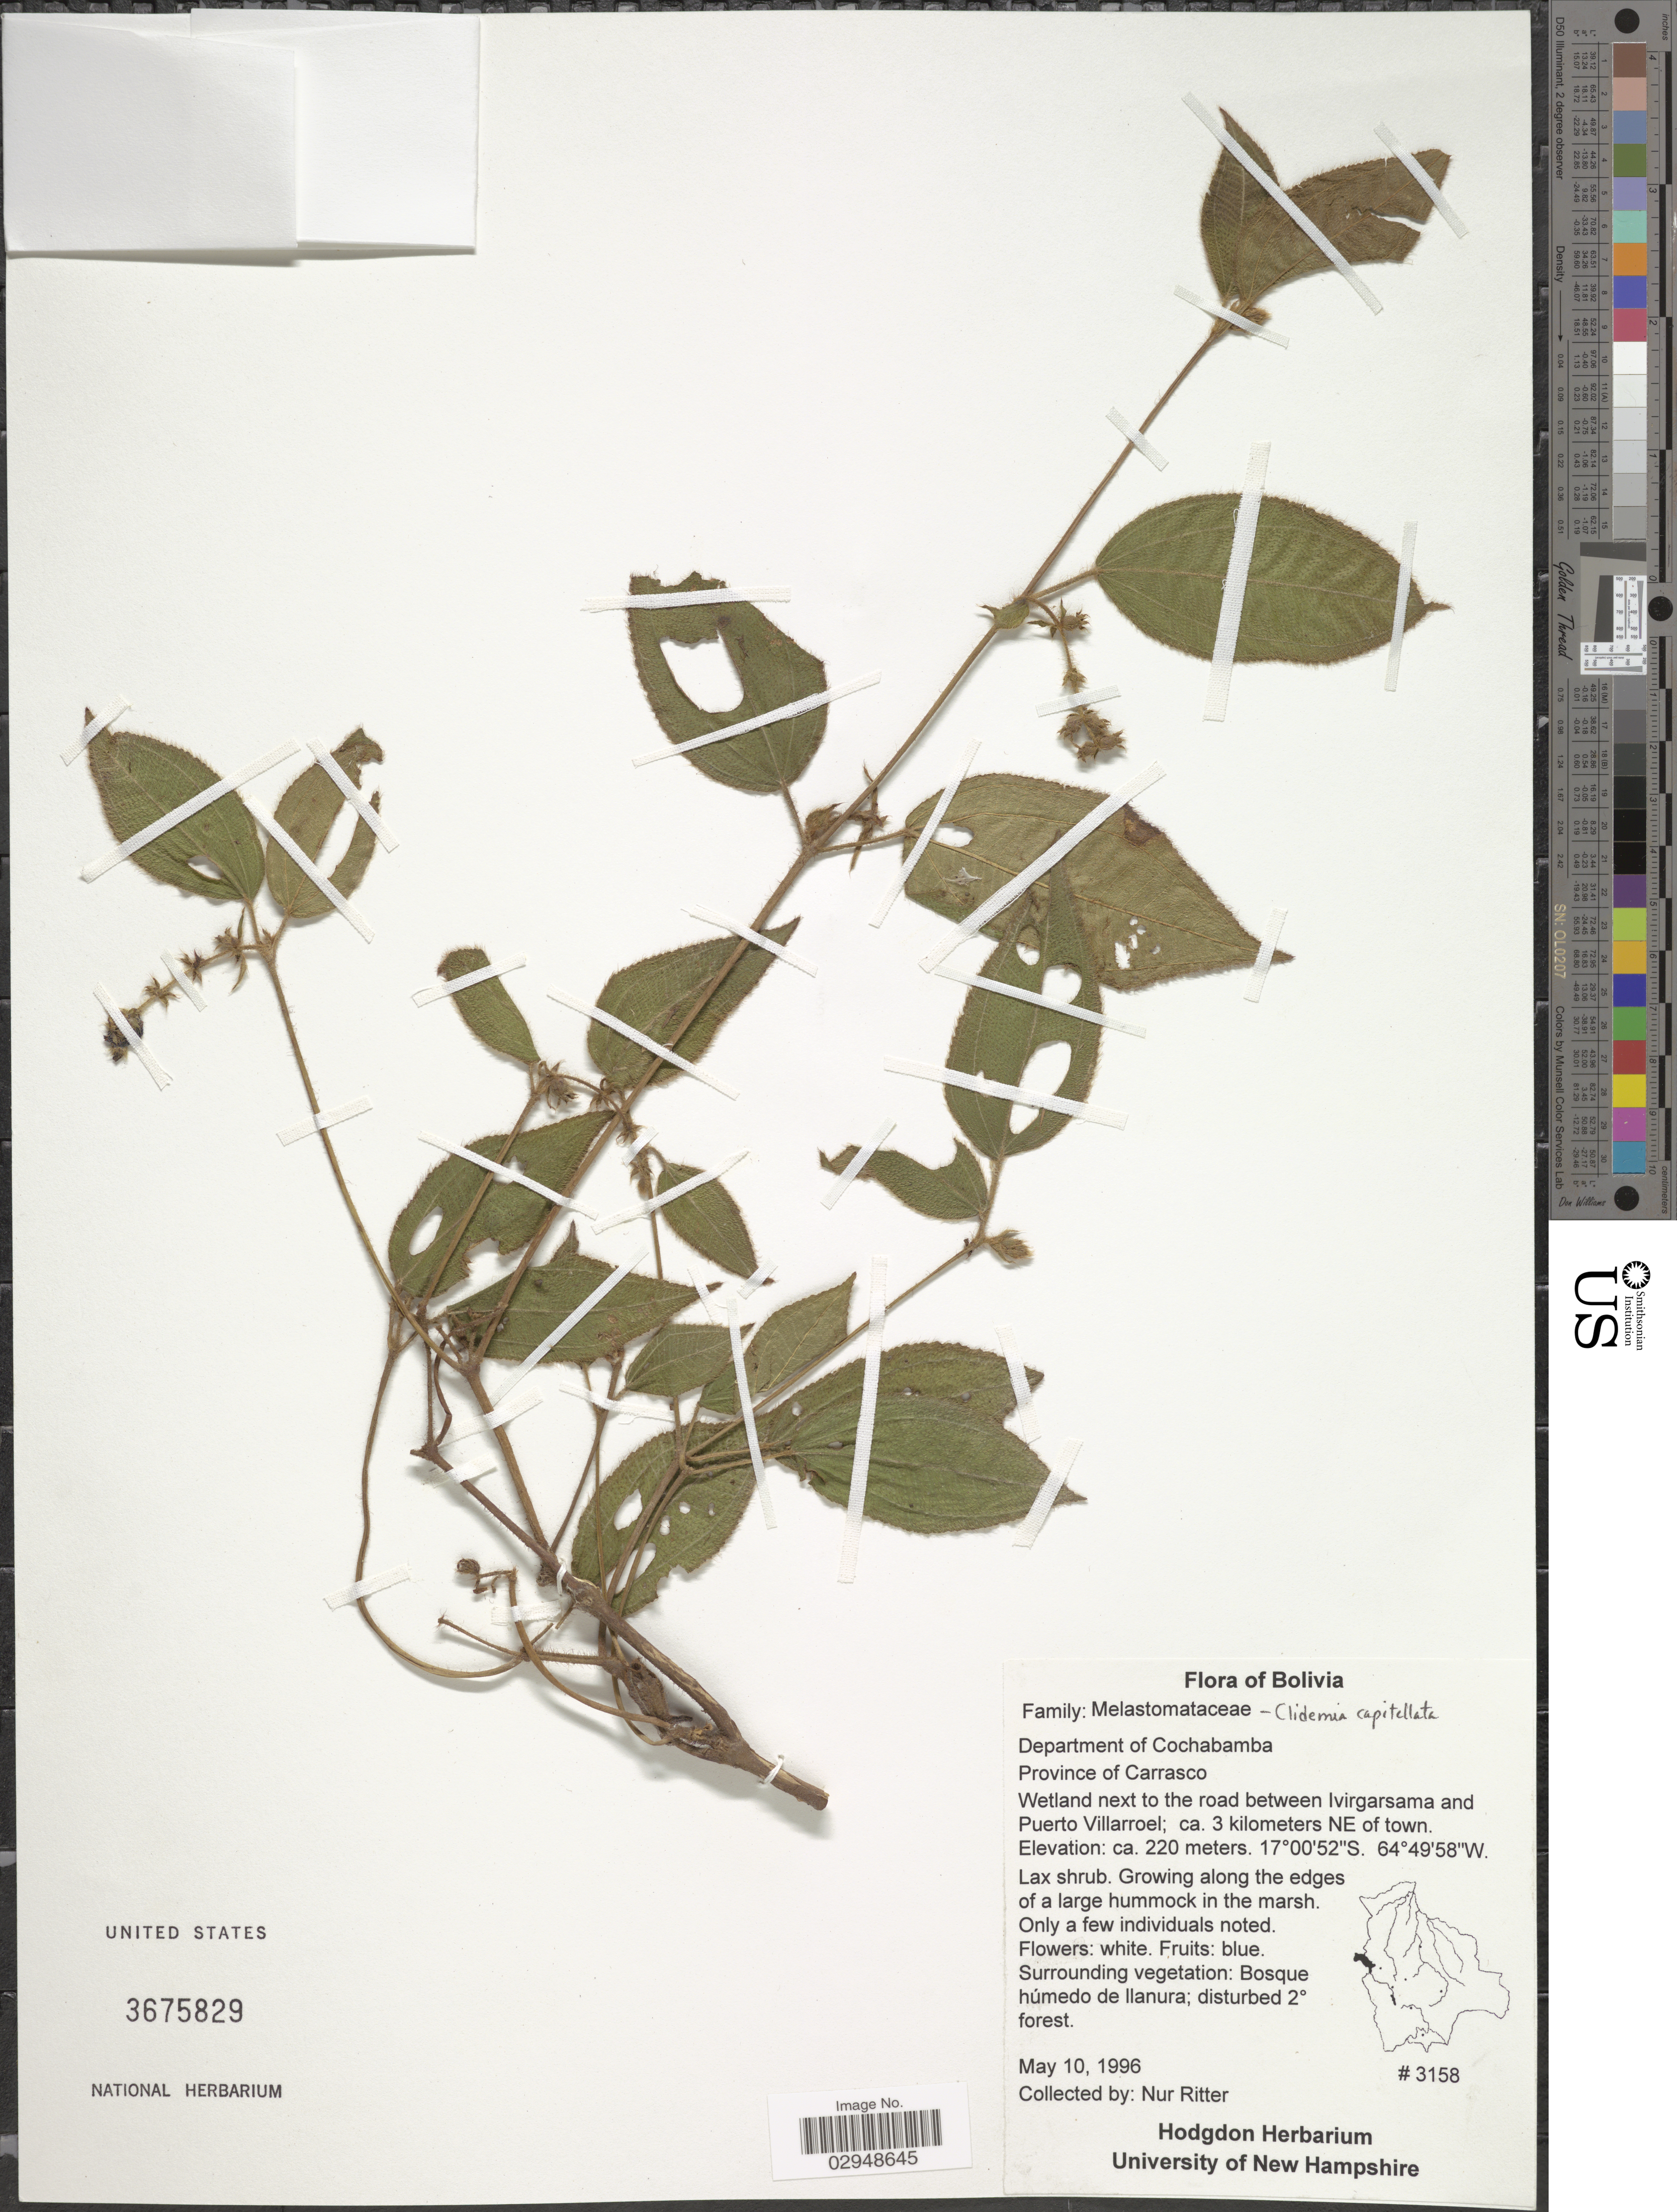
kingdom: Plantae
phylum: Tracheophyta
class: Magnoliopsida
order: Myrtales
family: Melastomataceae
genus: Clidemia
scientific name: Clidemia capitellata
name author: (Bonpl.) D. Don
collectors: N. Ritter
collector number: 3158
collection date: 1996-05-10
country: Bolivia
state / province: Cochabamba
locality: Department of Cochabamba. Province of Carrasco. Wetland next to the road between Ivirgarsama and Puerto Villaroel; ca. 3 kilometers NE of town.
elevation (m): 220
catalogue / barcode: US 3675829